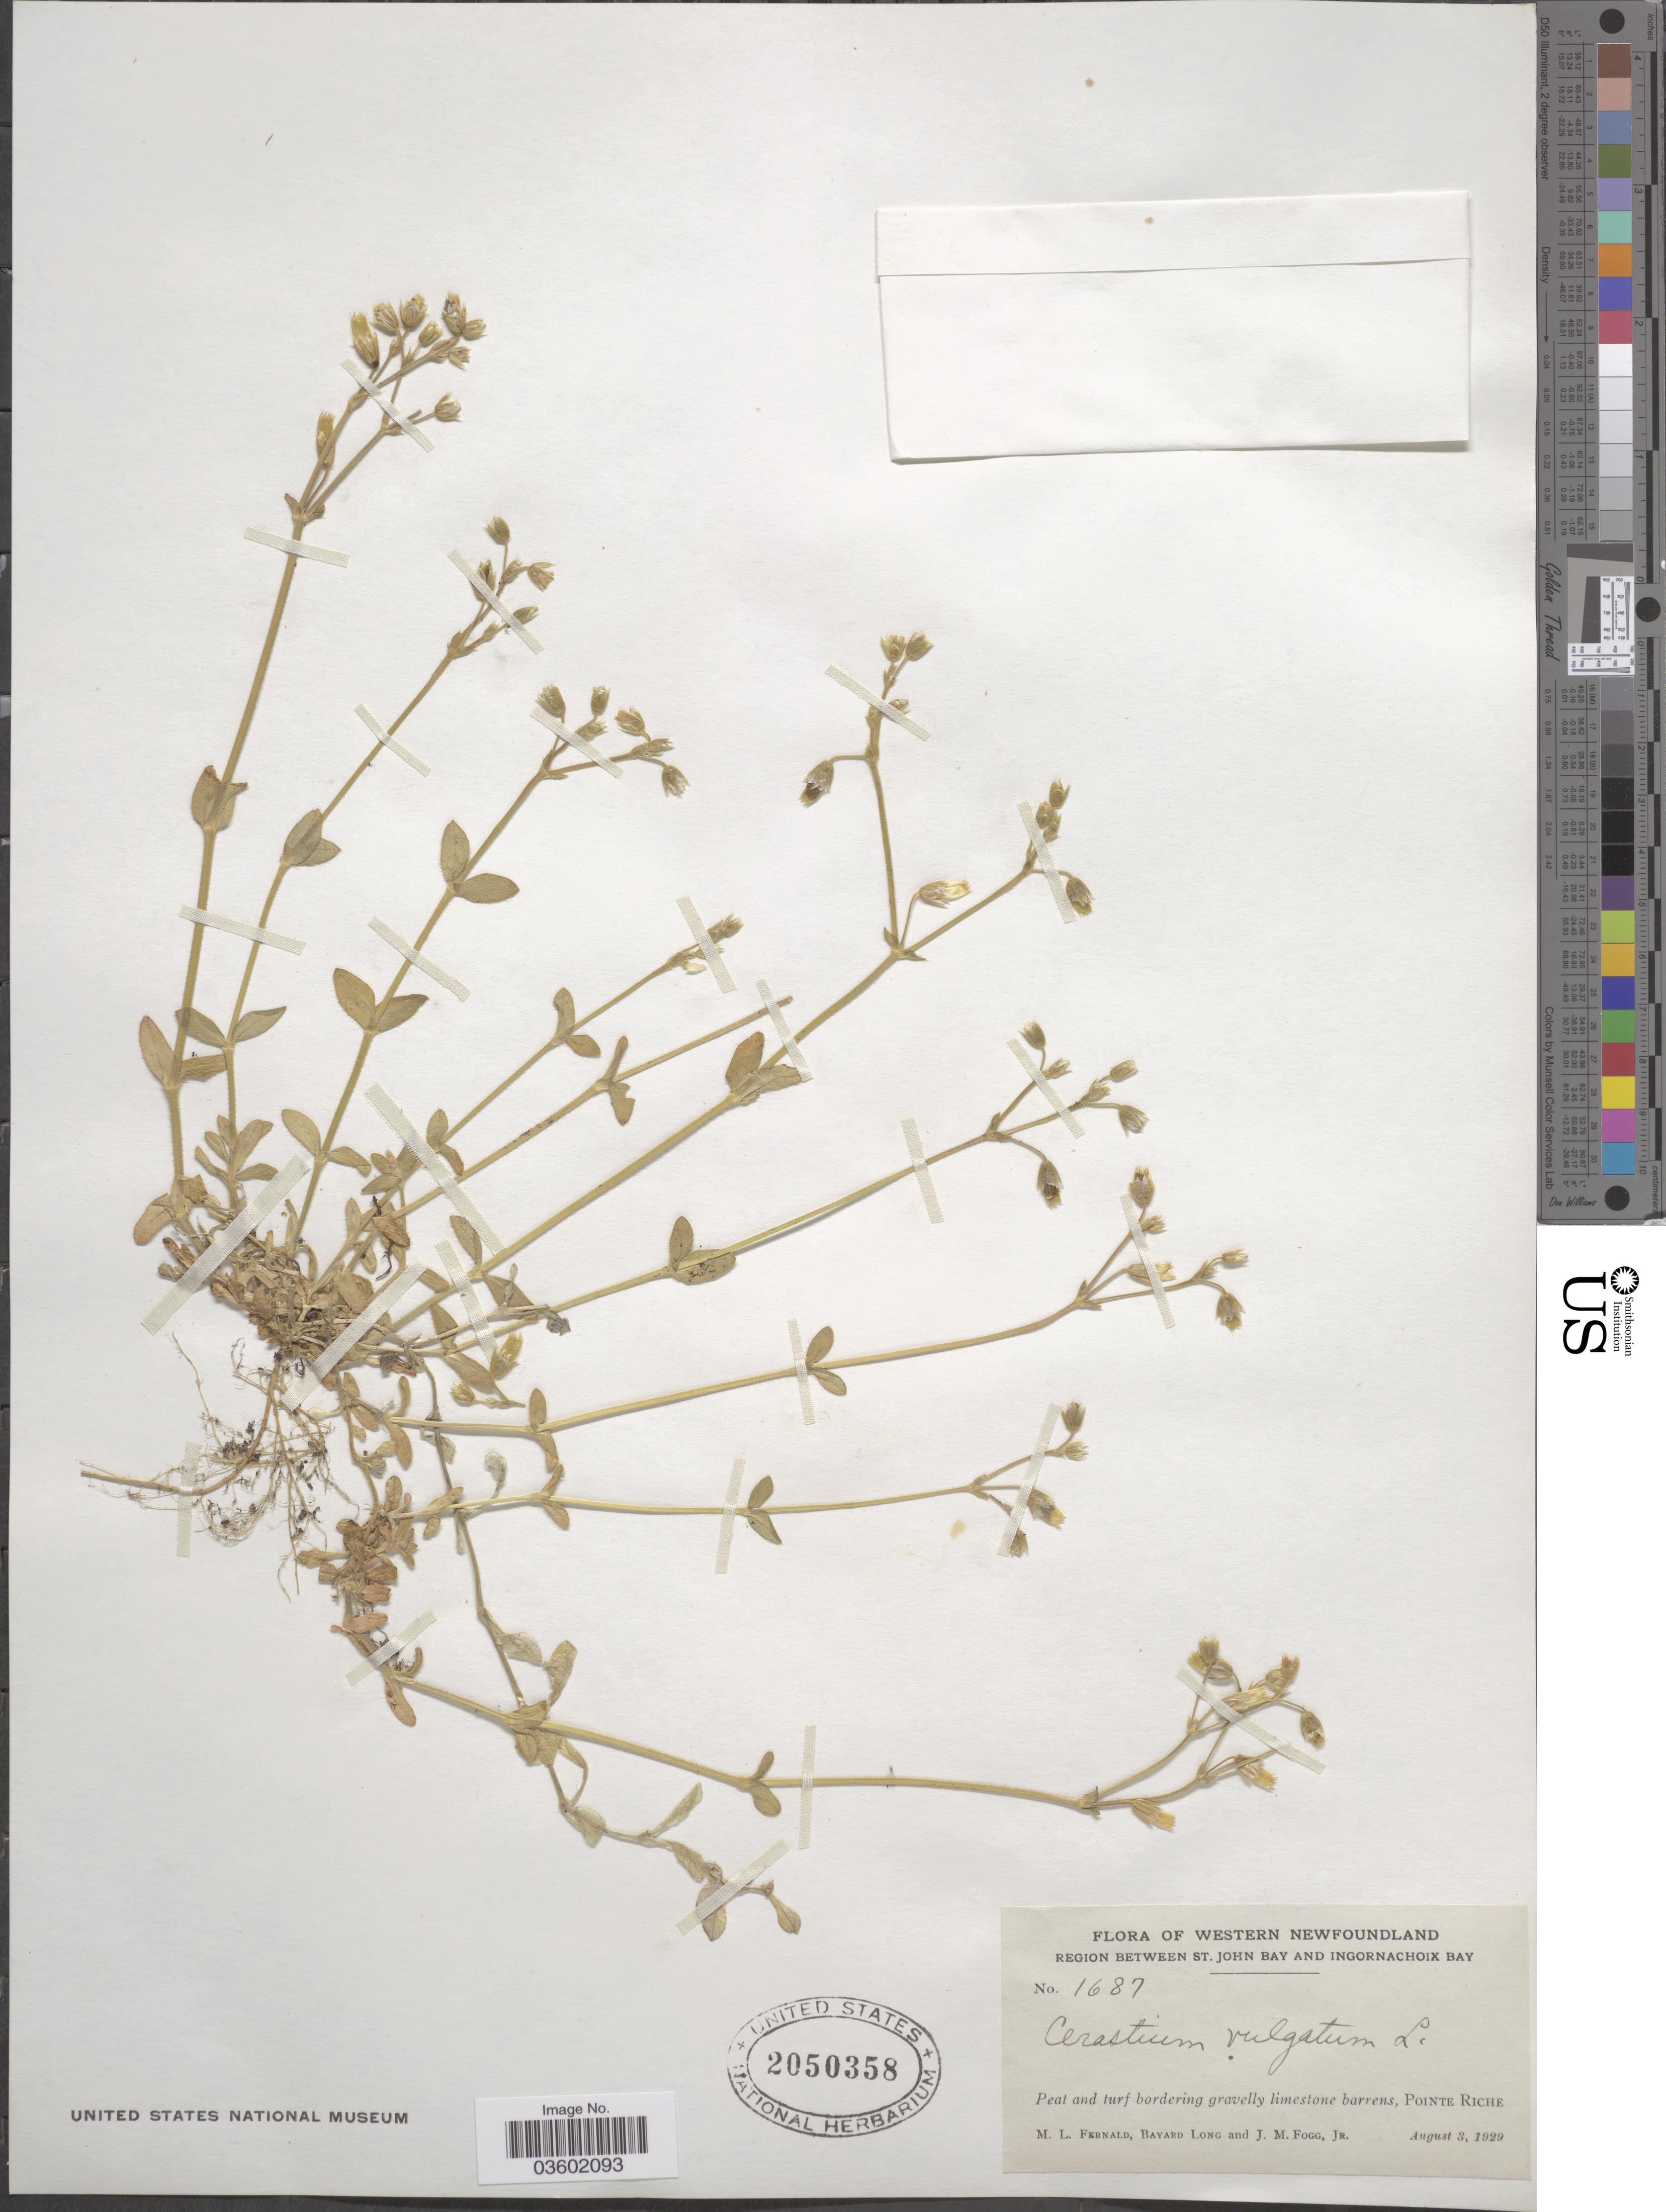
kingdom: Plantae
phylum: Tracheophyta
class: Magnoliopsida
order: Caryophyllales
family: Caryophyllaceae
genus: Cerastium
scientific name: Cerastium vulgatum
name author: L.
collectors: M. L. Fernald, B. Long & J. Fogg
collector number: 1687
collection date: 1929-08-03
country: Canada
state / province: Newfoundland and Labrador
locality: Western Newfoundland. Region between St. John Bay and Ingornachoix Bay, Pointe Riche.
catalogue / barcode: US 2050358